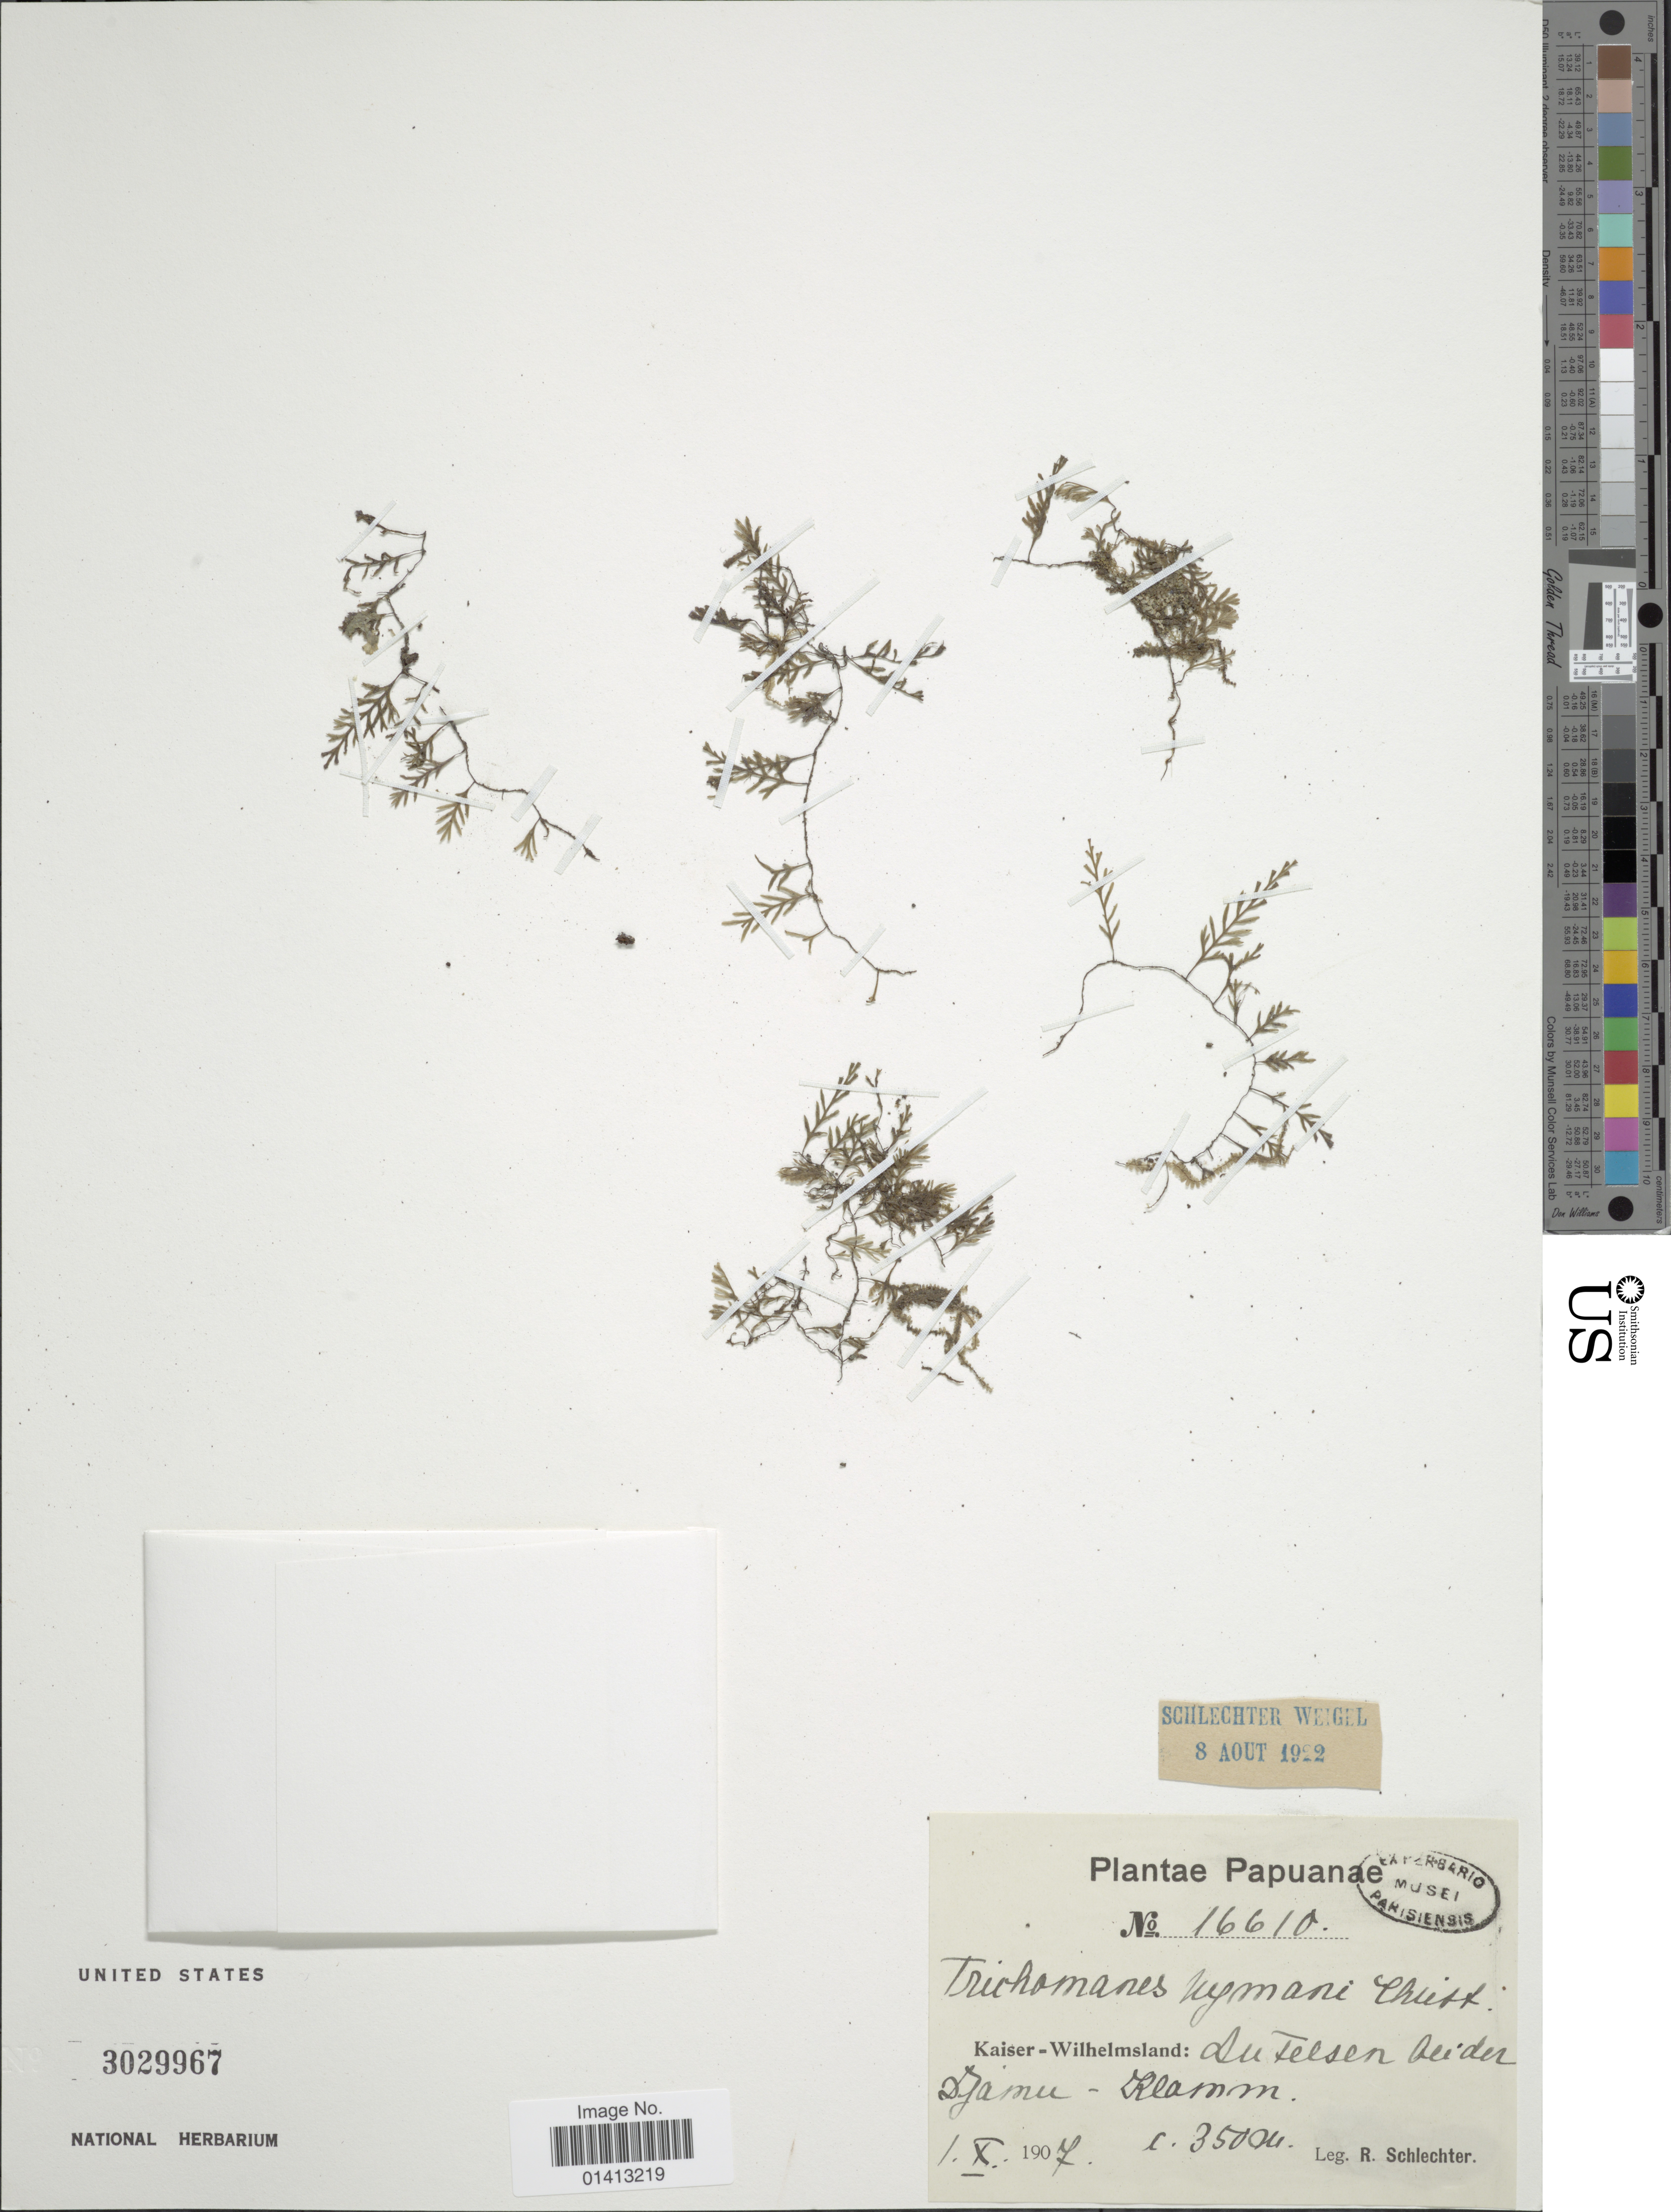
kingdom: Plantae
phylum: Tracheophyta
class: Polypodiopsida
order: Hymenophyllales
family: Hymenophyllaceae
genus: Crepidomanes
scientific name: Crepidomanes sp.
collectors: F. R. R. Schlechter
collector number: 16610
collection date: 1907-10-01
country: Papua New Guinea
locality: Kaiser-Wilhelmsland: An Felsen bei der Djamu- [illegible text]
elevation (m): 350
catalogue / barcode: US 3029967